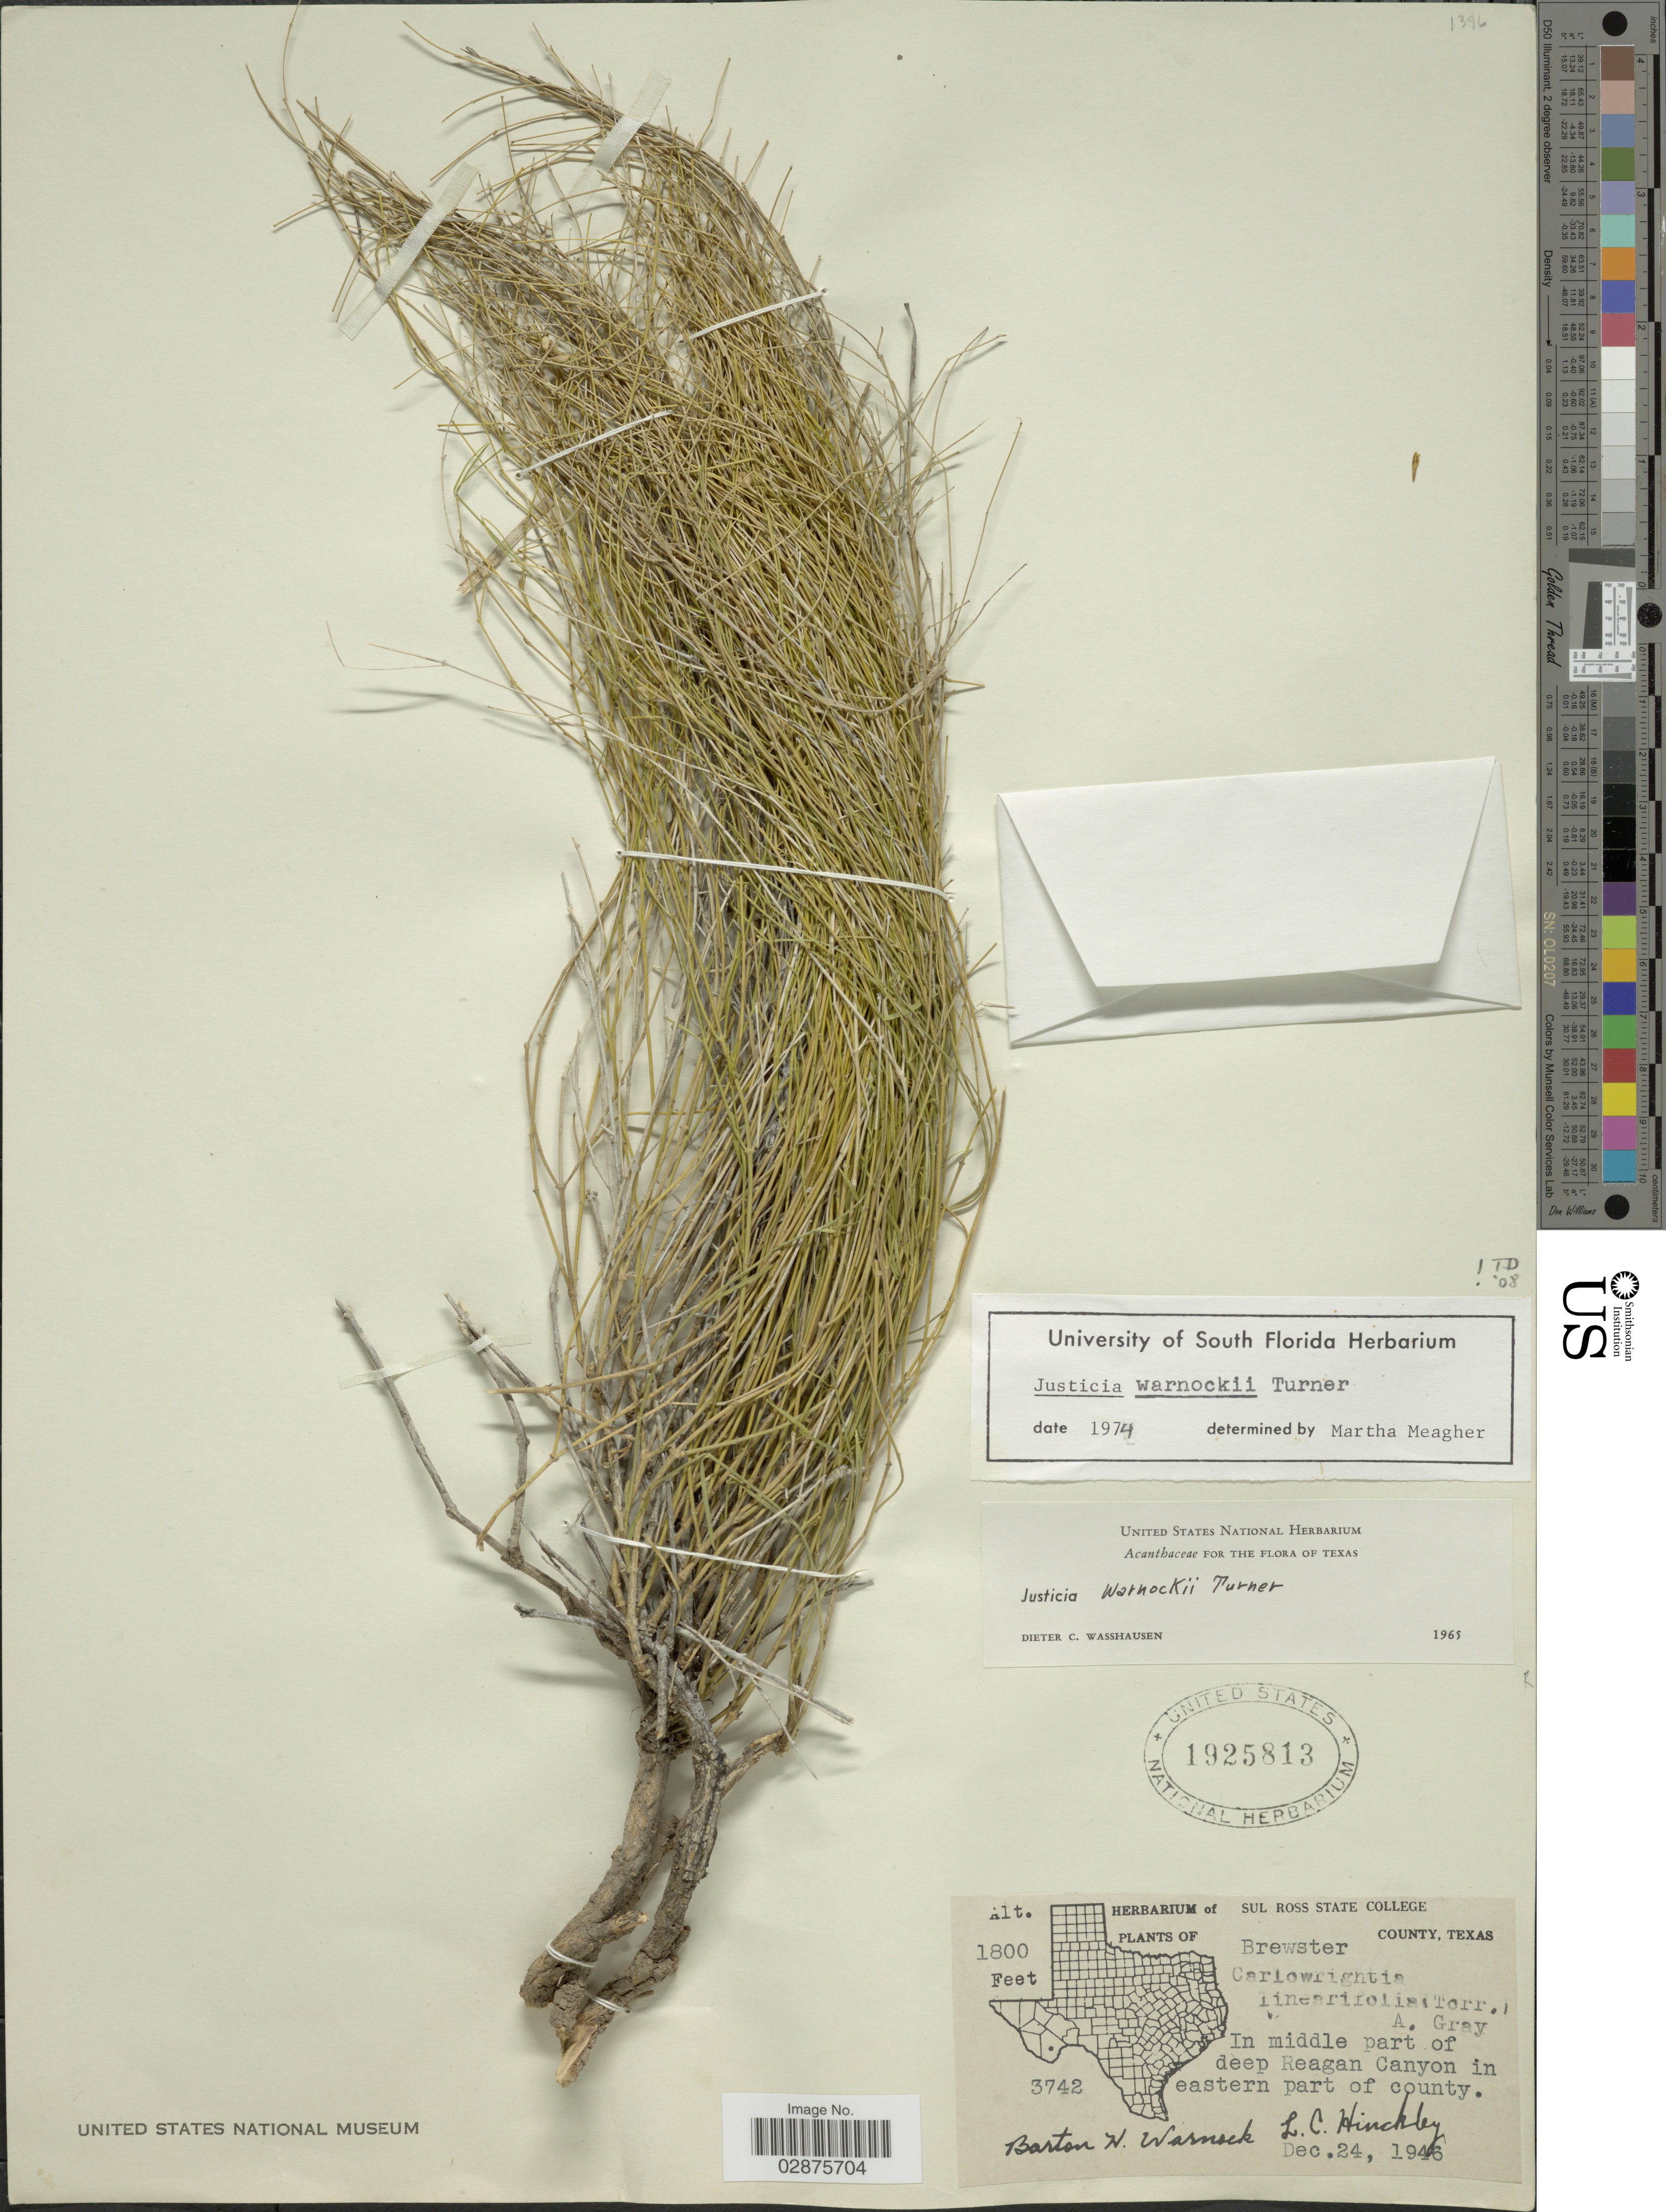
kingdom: Plantae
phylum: Tracheophyta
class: Magnoliopsida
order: Lamiales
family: Acanthaceae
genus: Justicia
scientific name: Justicia warnockii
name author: B.L. Turner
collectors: B. H. Warnock & L. Hinckley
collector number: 3742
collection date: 1946-12-24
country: United States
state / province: Texas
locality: Brewster County. In middle part of deep Reagan Canyon in eastern part of county.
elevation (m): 549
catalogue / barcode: US 1925813